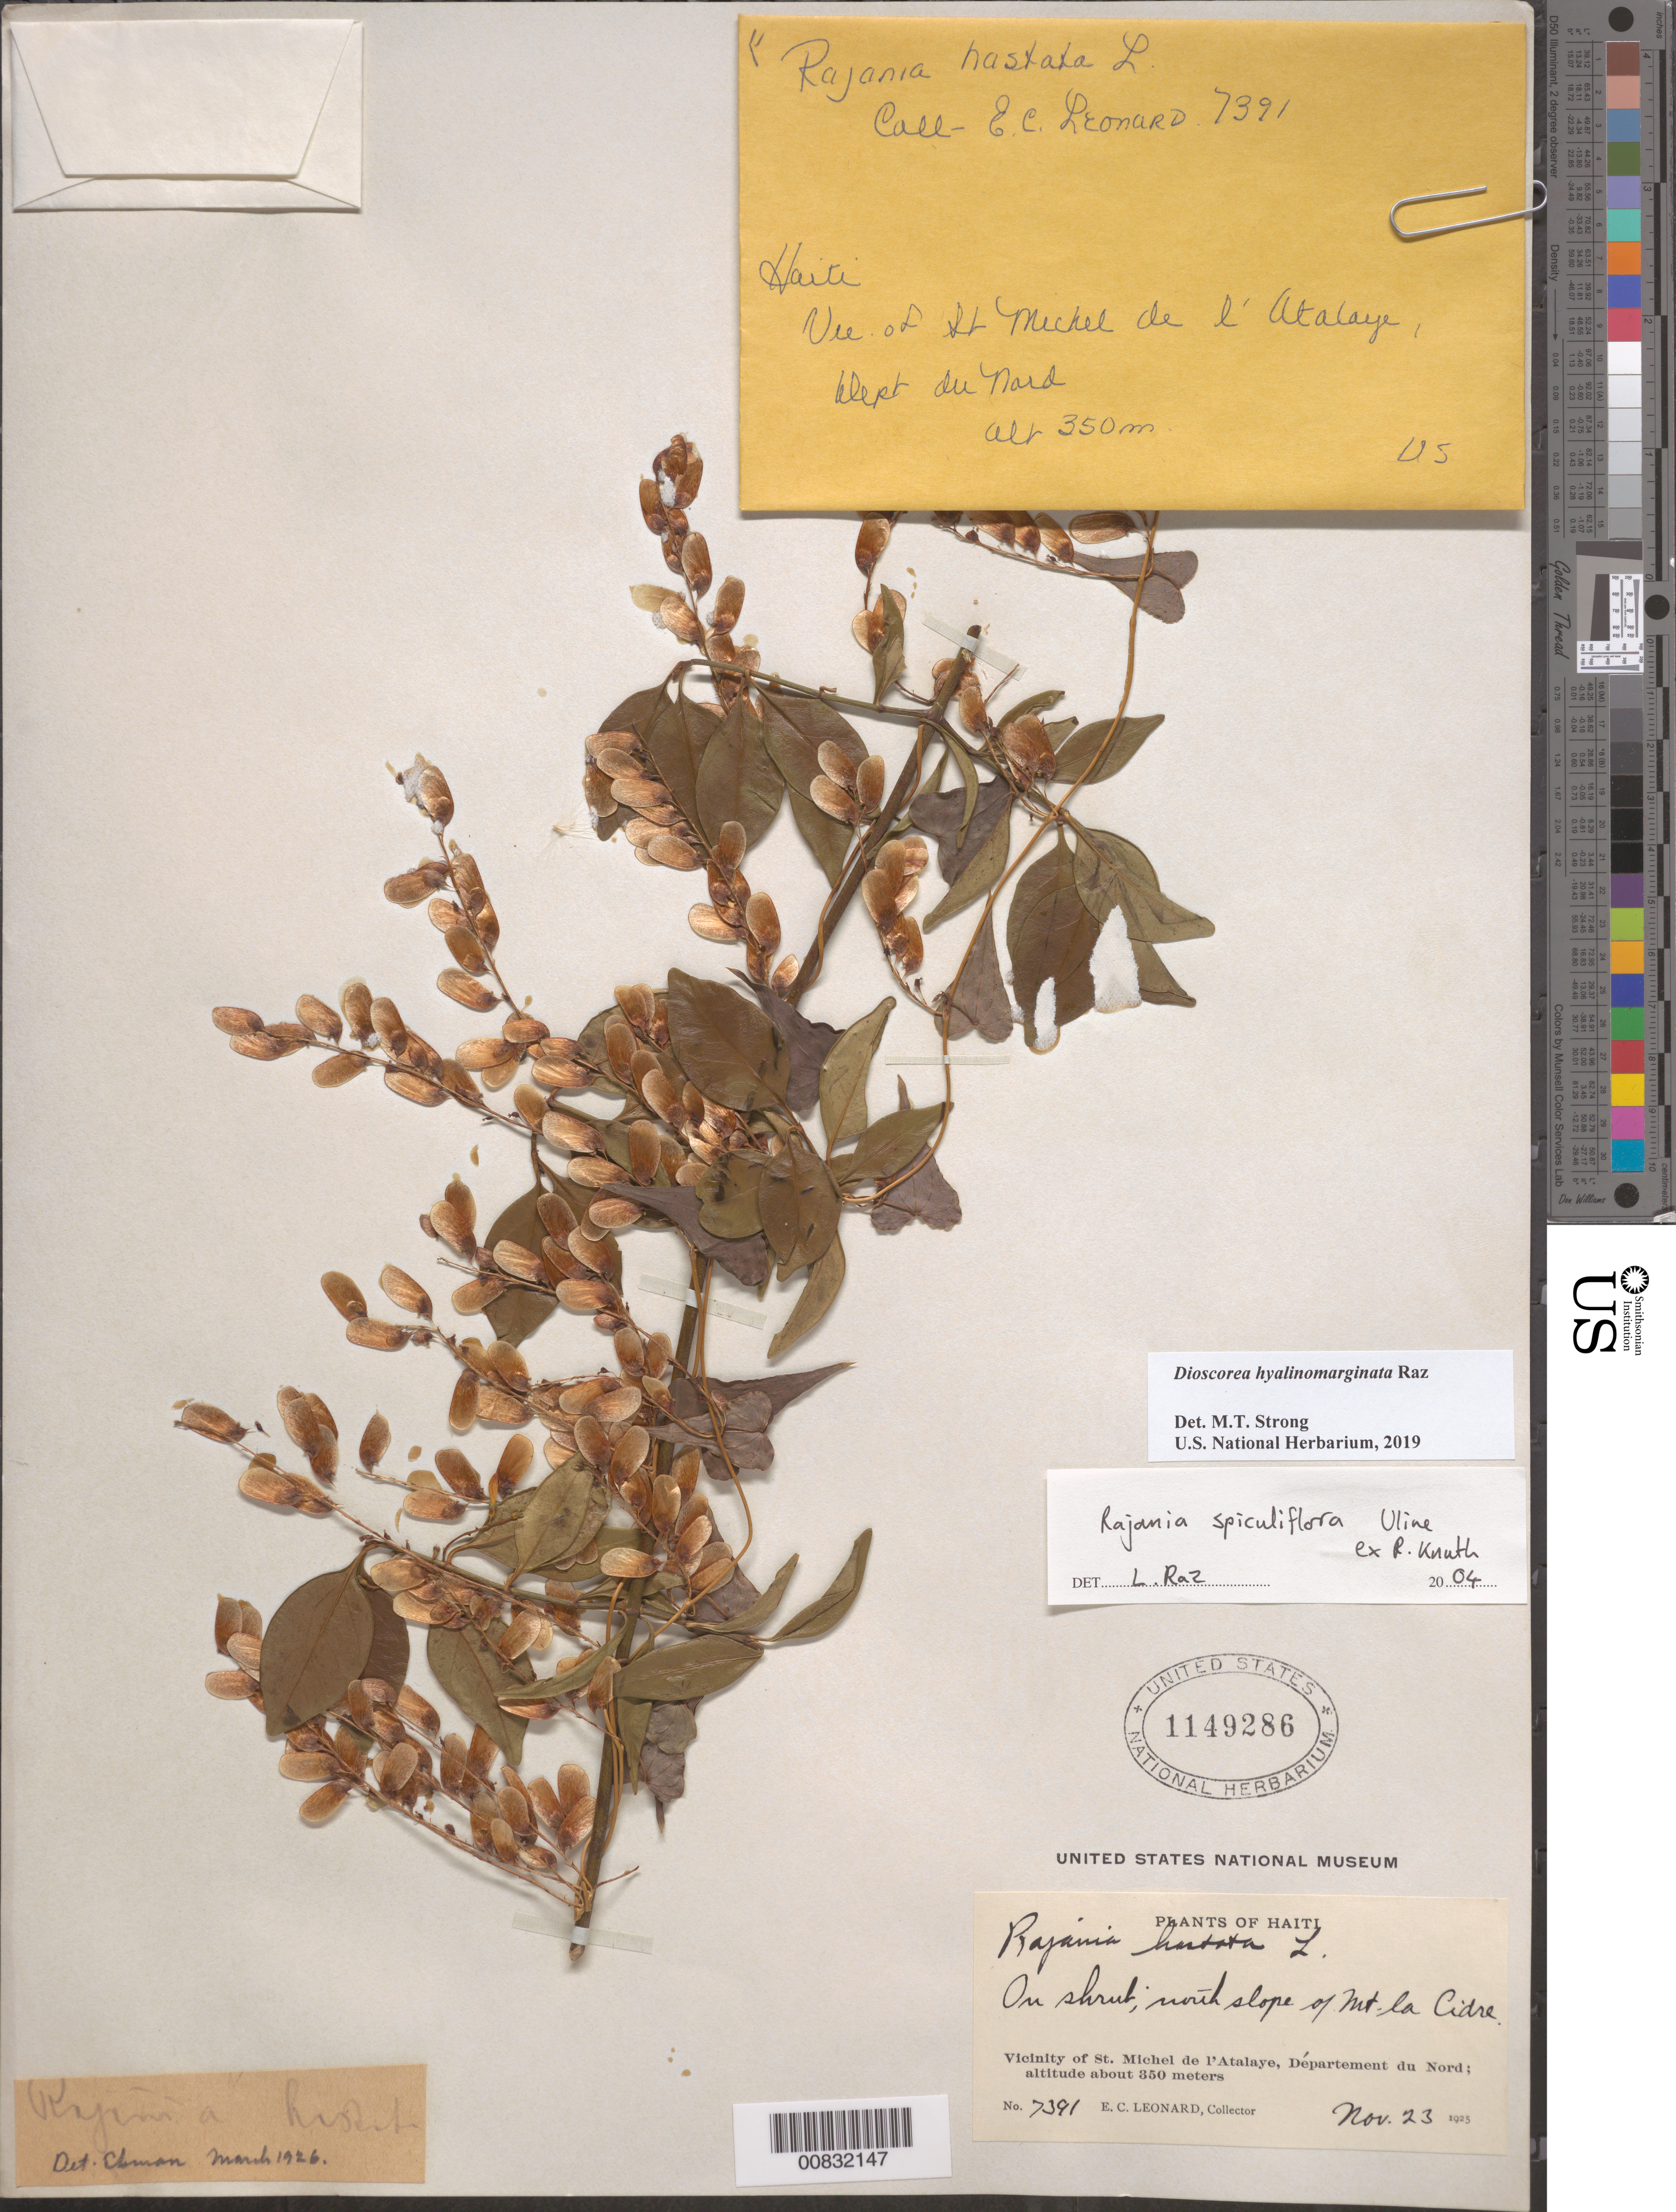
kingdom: Plantae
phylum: Tracheophyta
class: Liliopsida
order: Dioscoreales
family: Dioscoreaceae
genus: Dioscorea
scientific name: Dioscorea hyalinomarginata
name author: Raz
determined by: Strong, M. T., (US), Smithsonian Institution - National Museum of Natural History (UNITED STATES)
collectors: E. C. Leonard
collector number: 7391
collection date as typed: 23 Nov 1925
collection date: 1925-11-23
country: Haiti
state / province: Nord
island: Hispaniola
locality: Vicinity of St. Michel de l'Atalaye. North slope of Mt. la Cidre.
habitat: On shrub.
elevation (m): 350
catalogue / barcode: US 1149286